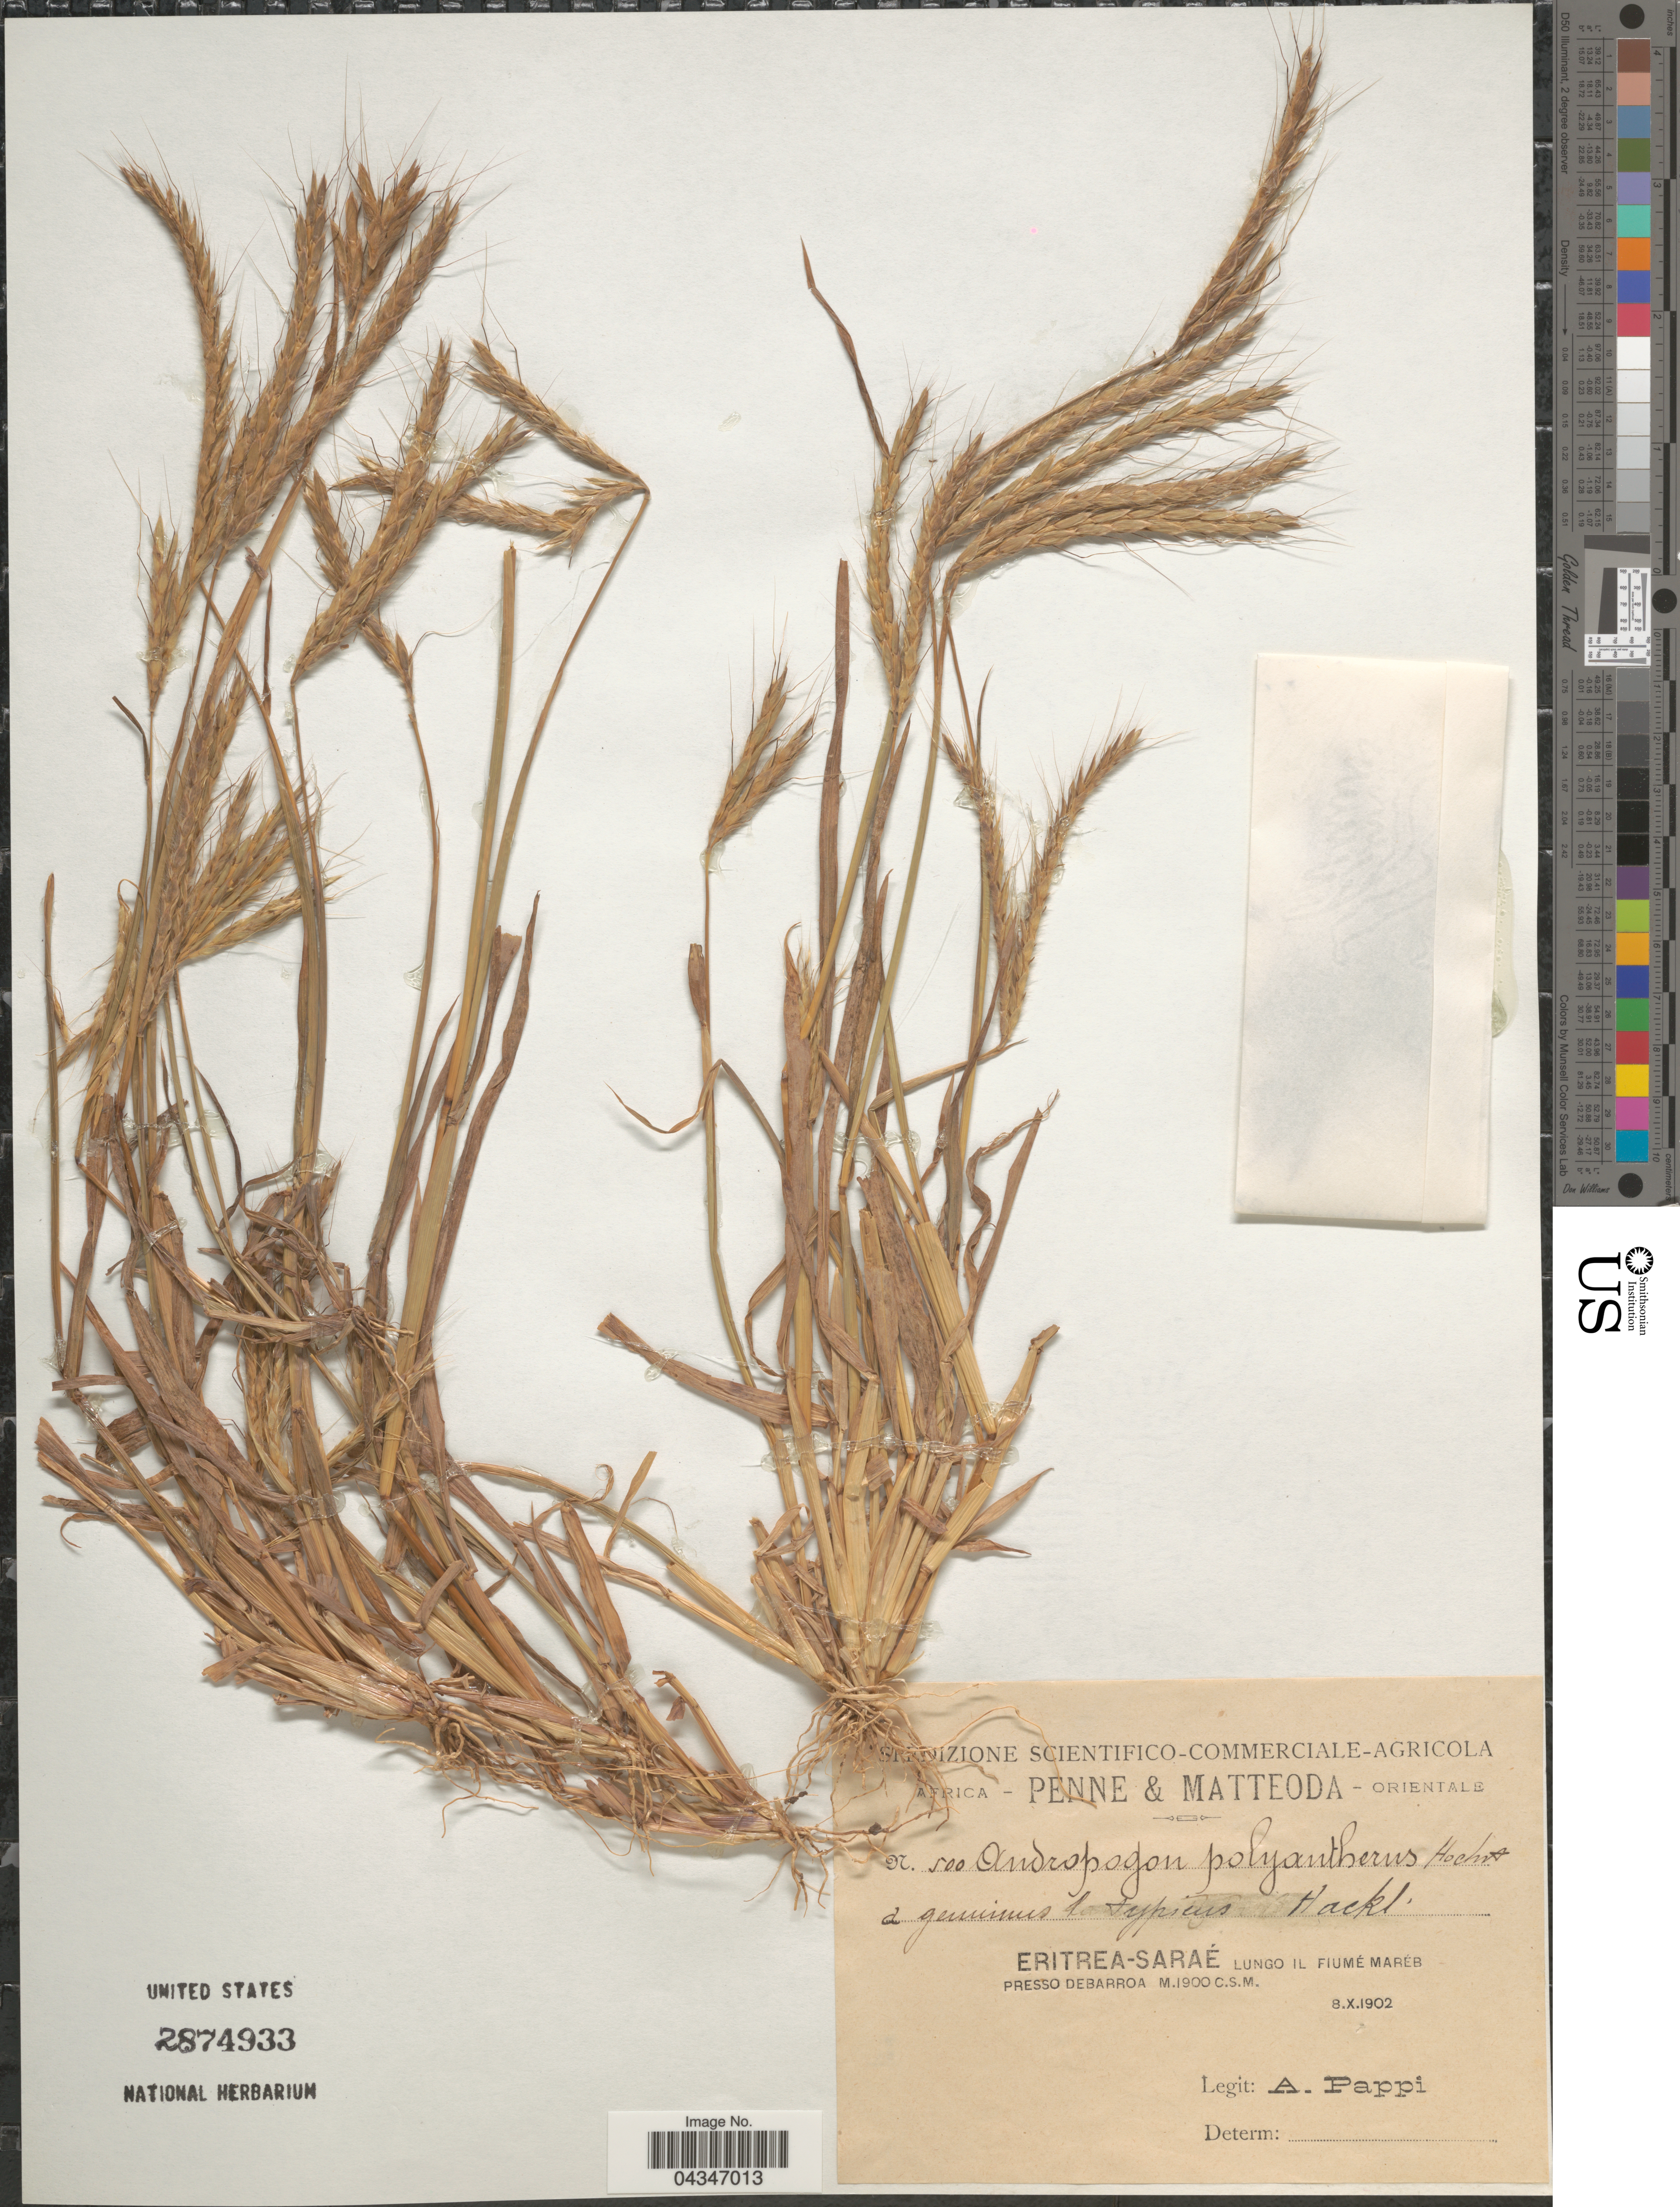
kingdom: Plantae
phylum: Tracheophyta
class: Liliopsida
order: Poales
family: Poaceae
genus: Andropogon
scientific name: Andropogon abyssinicus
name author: Fresen.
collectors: A. Pappi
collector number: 500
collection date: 1902-10-08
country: Eritrea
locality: Africa Orientale. Saraé lungo il fiumé mareb presso debarroa.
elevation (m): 1900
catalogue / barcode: US 2874933